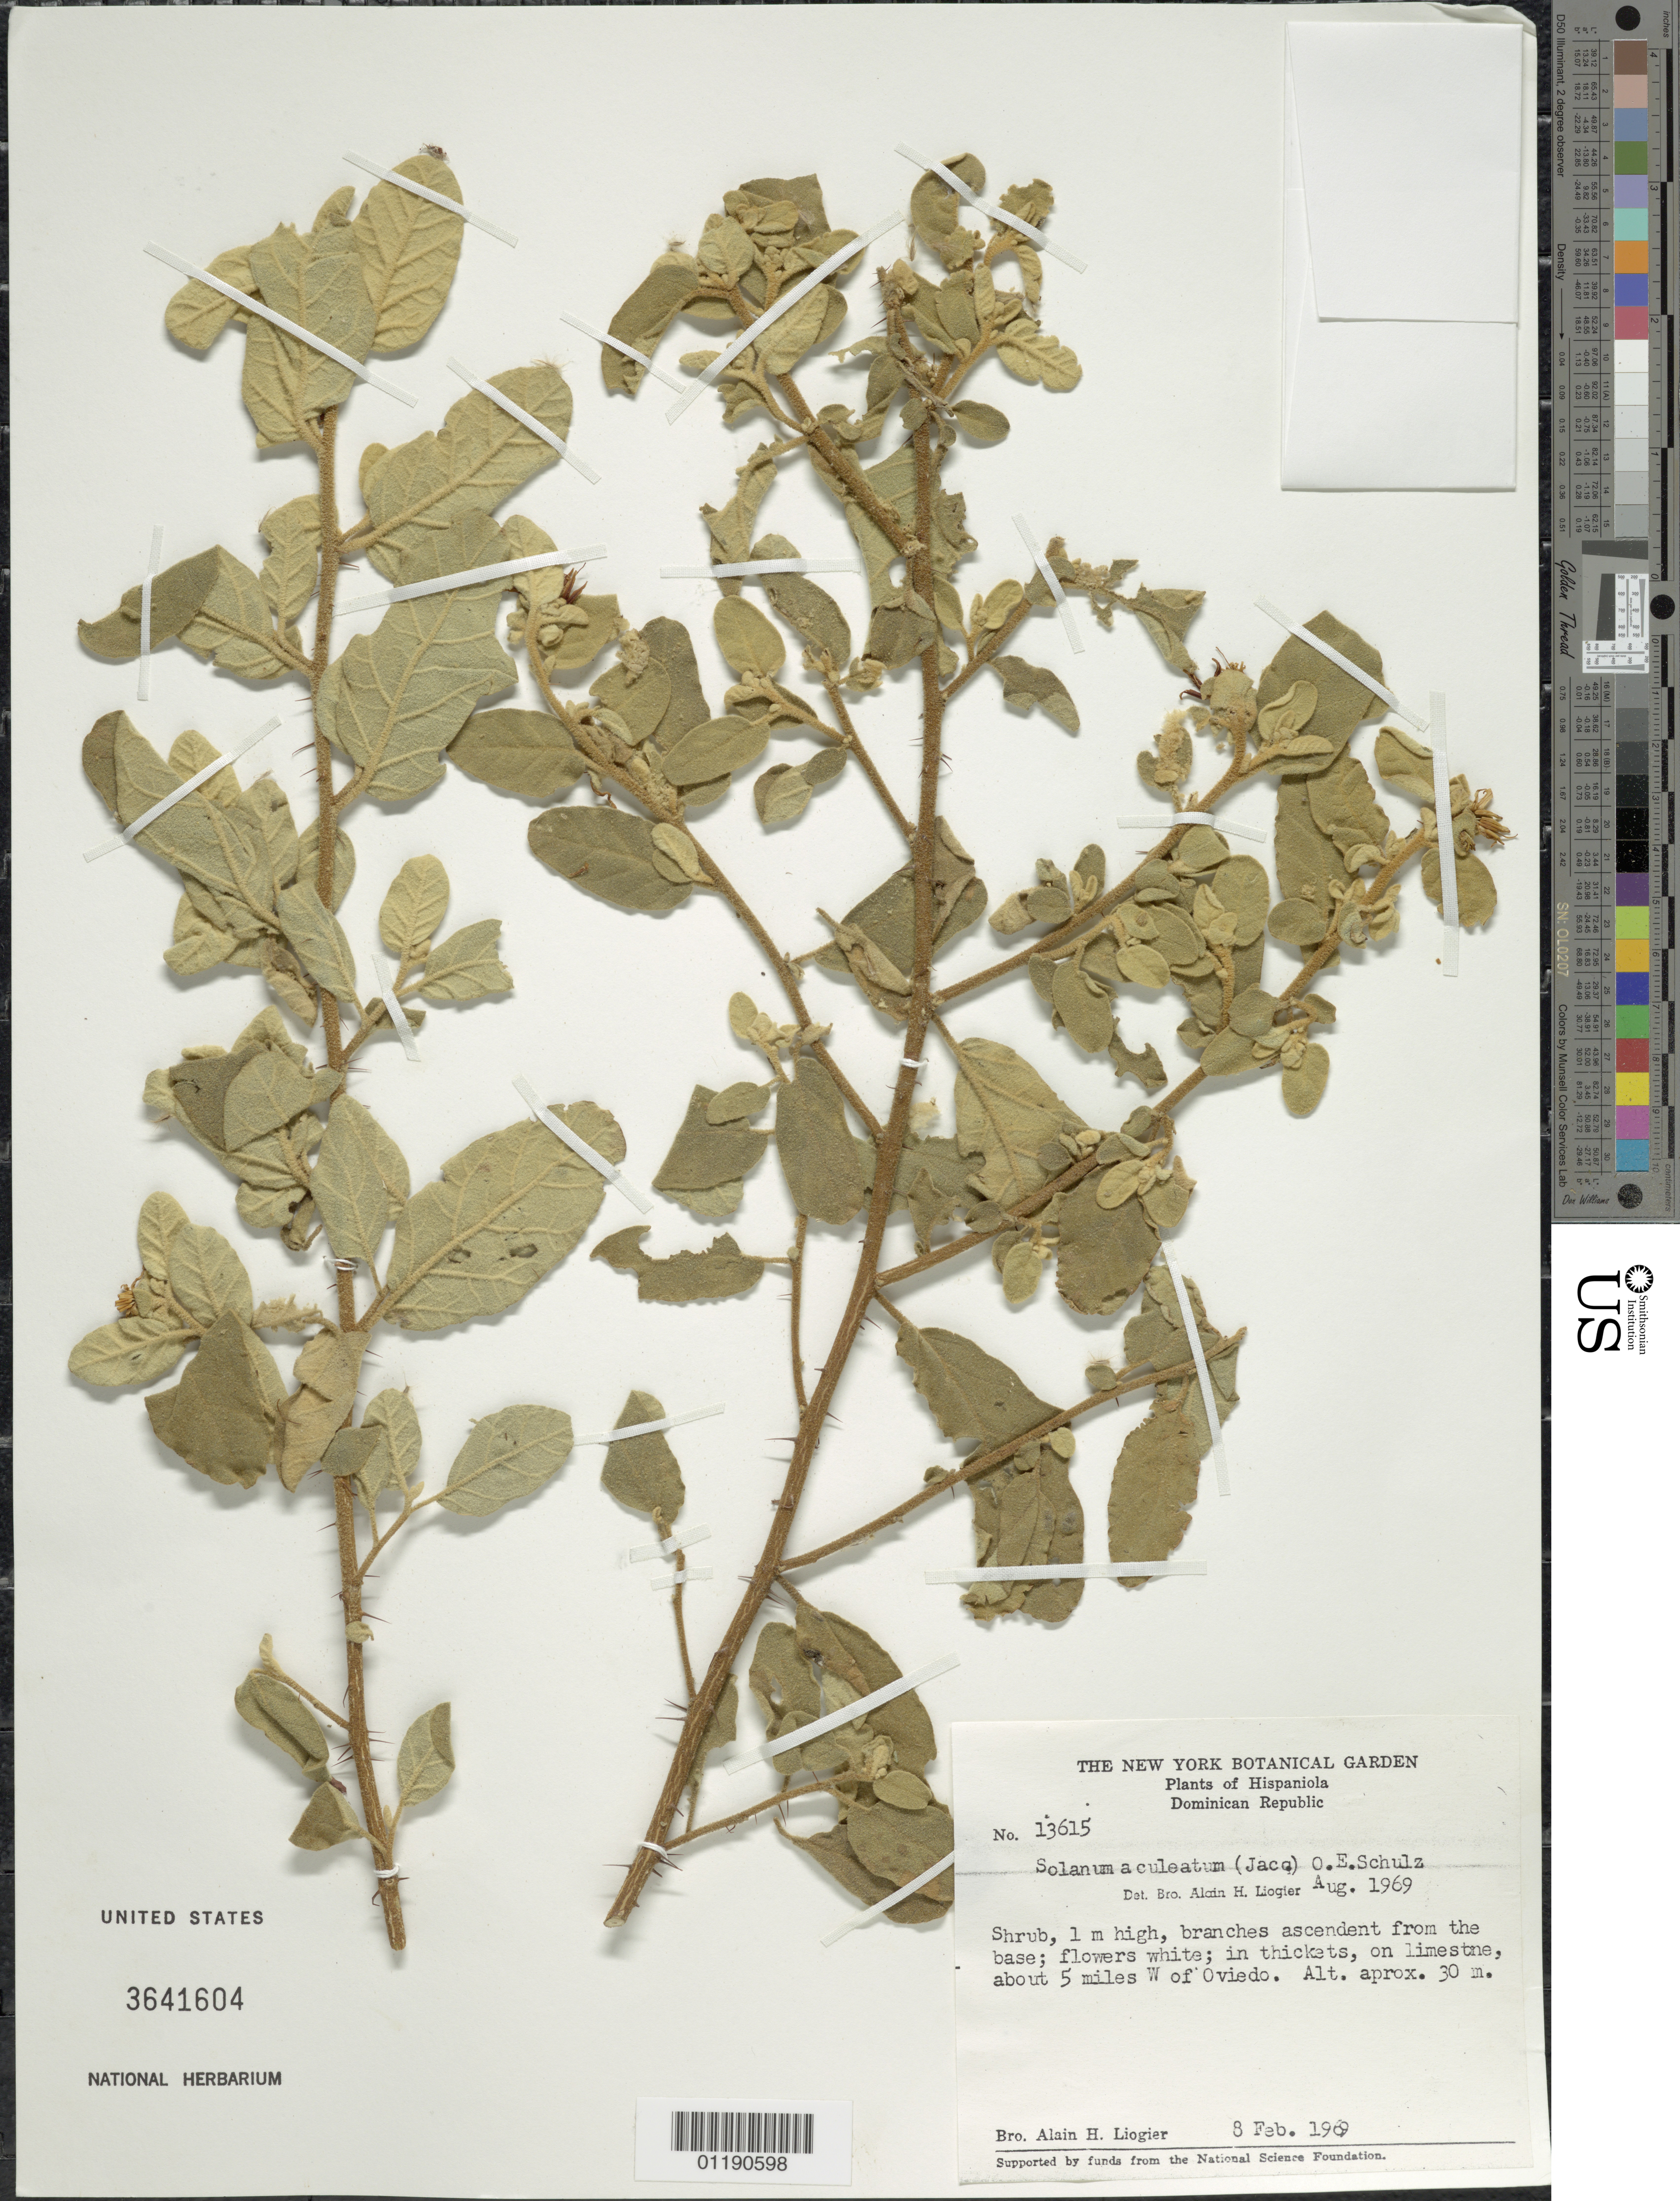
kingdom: Plantae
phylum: Tracheophyta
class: Magnoliopsida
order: Solanales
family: Solanaceae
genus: Solanum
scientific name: Solanum aculeatum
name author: (Jacq.) O.E. Schulz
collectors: A. H. Liogier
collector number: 13615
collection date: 1969-02-08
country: Dominican Republic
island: Hispaniola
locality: About 5 miles W of Oviedo.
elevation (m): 30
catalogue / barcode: US 3641604